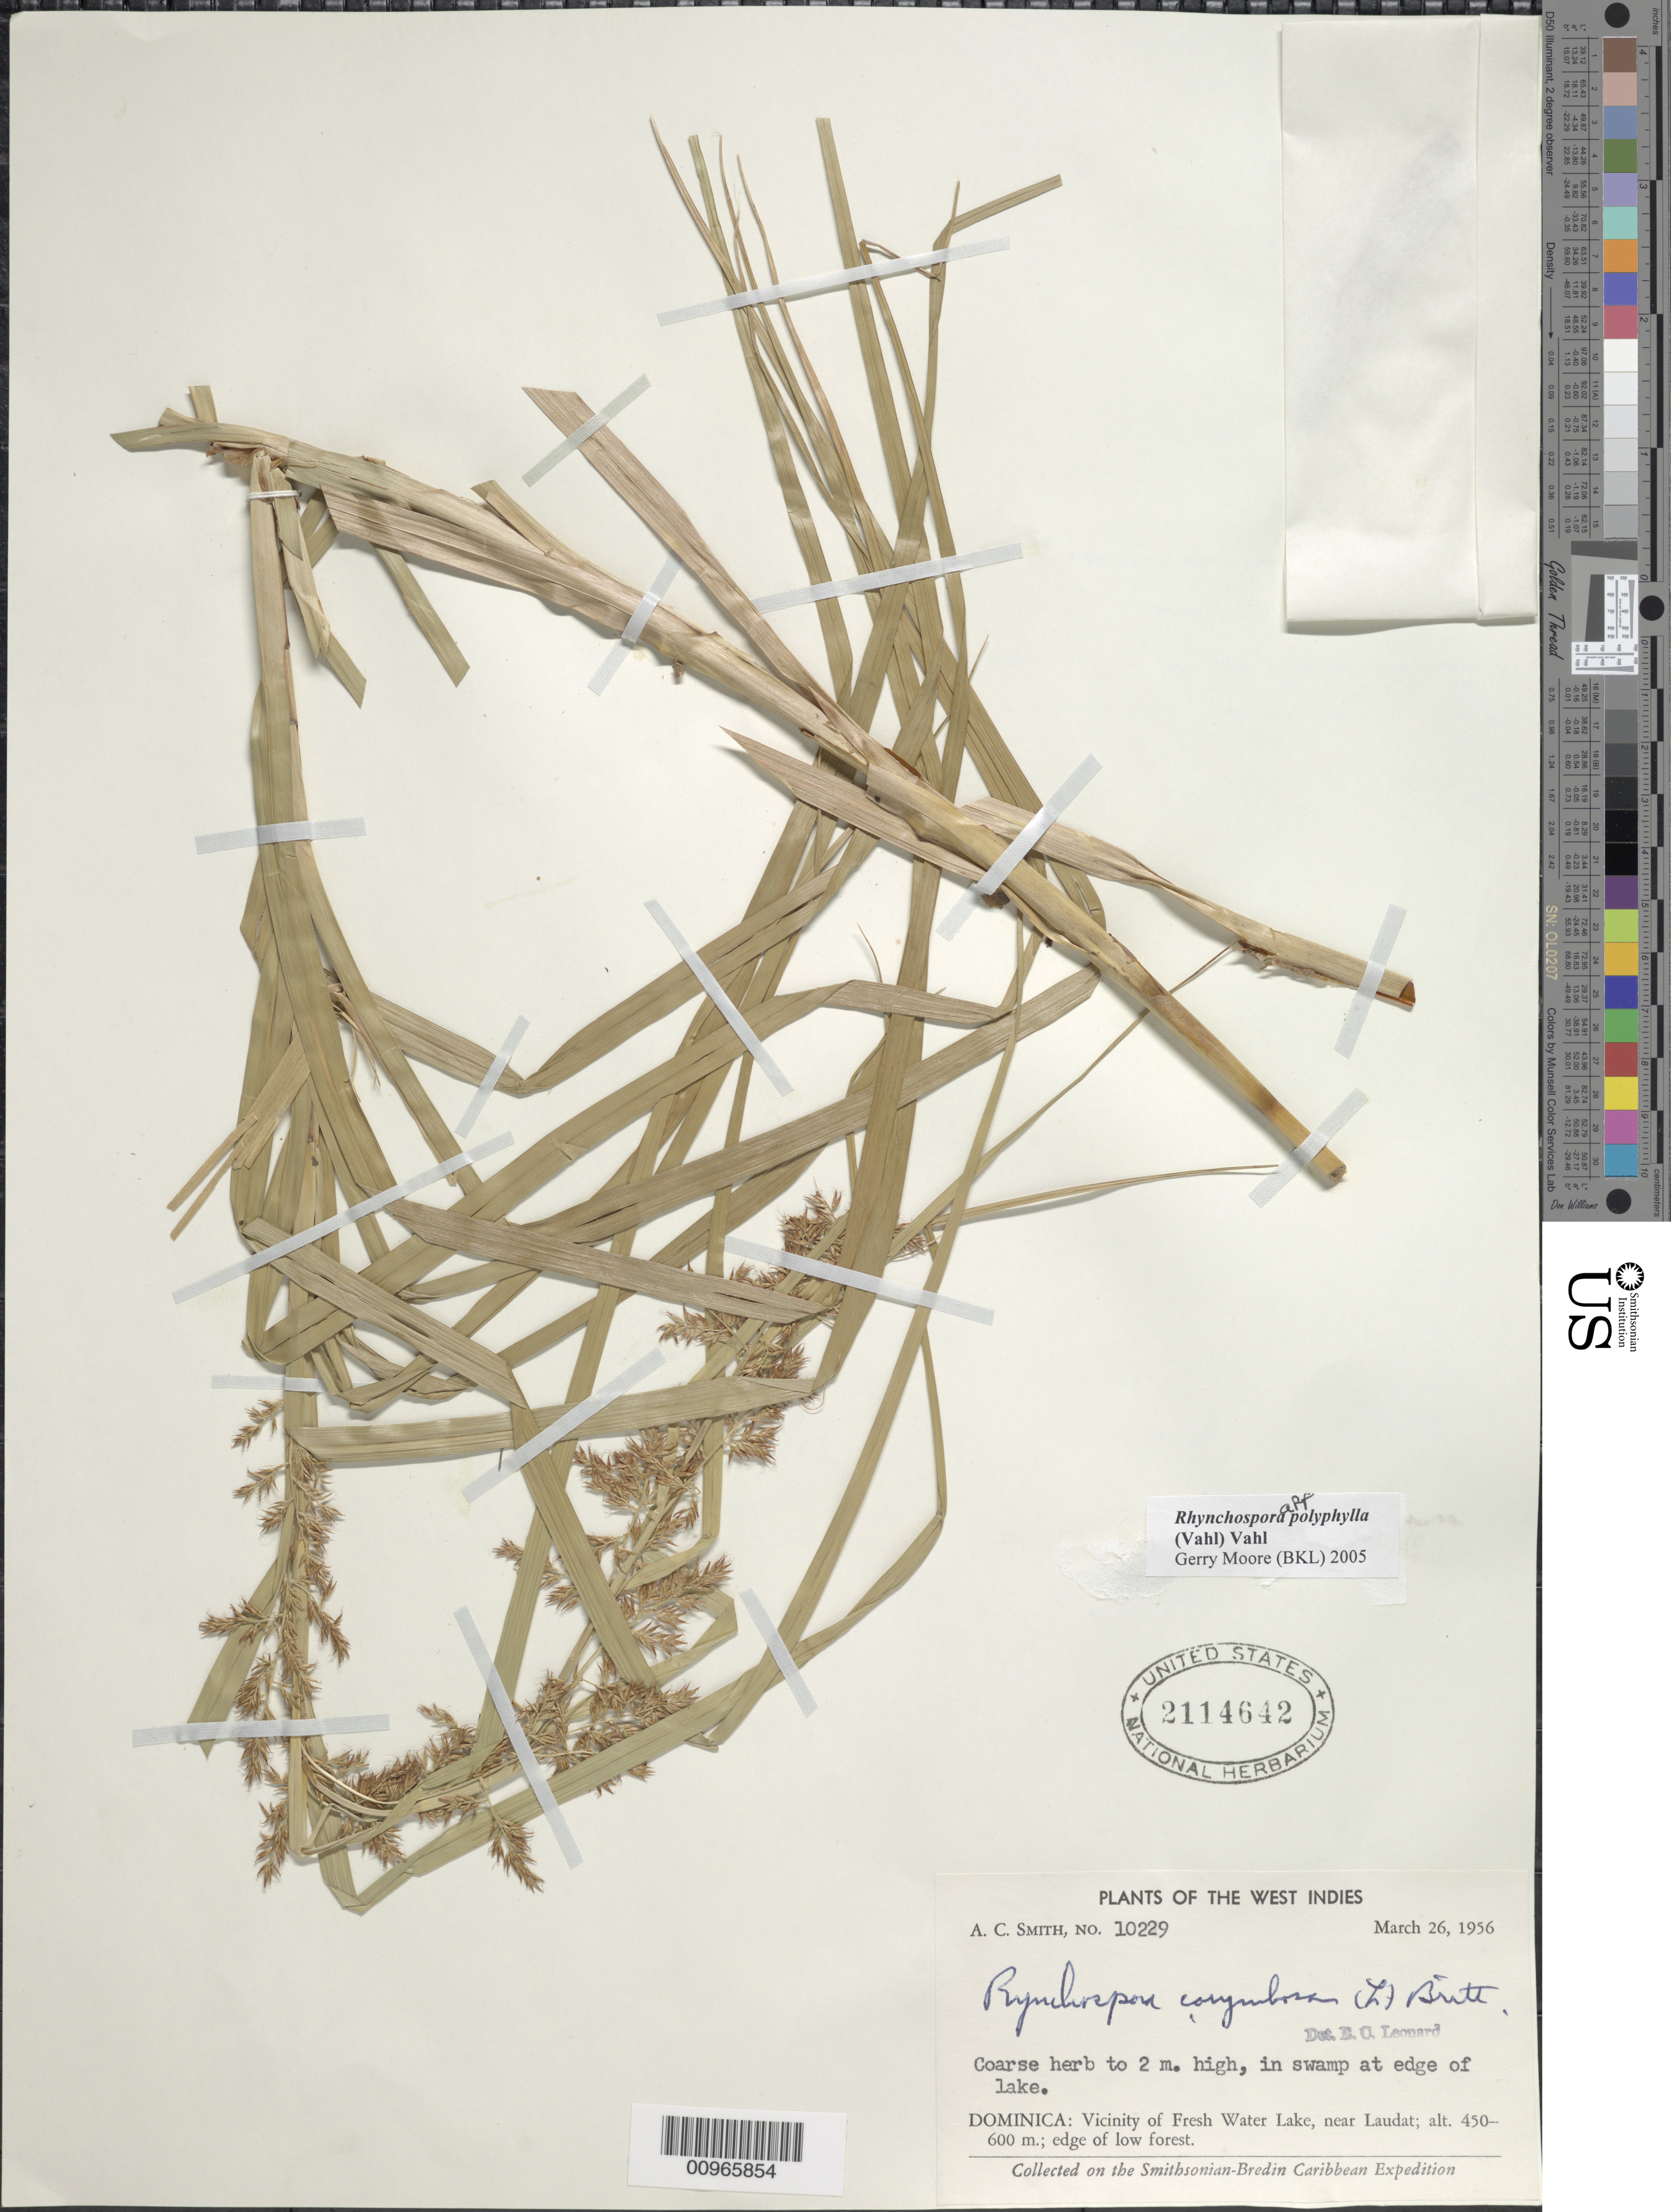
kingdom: Plantae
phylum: Tracheophyta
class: Liliopsida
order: Poales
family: Cyperaceae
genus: Rhynchospora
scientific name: Rhynchospora polyphylla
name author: (Vahl) Vahl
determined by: Moore, G.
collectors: A. C. Smith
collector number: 10229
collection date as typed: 26 Mar 1956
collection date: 1956-03-26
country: Dominica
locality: Swamt at edge of lake, edge of low forest, vicinity of Fresh Water Lake, near Laudat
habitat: In swamp at edge of lake, edge of low forest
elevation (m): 450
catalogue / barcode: US 2114642